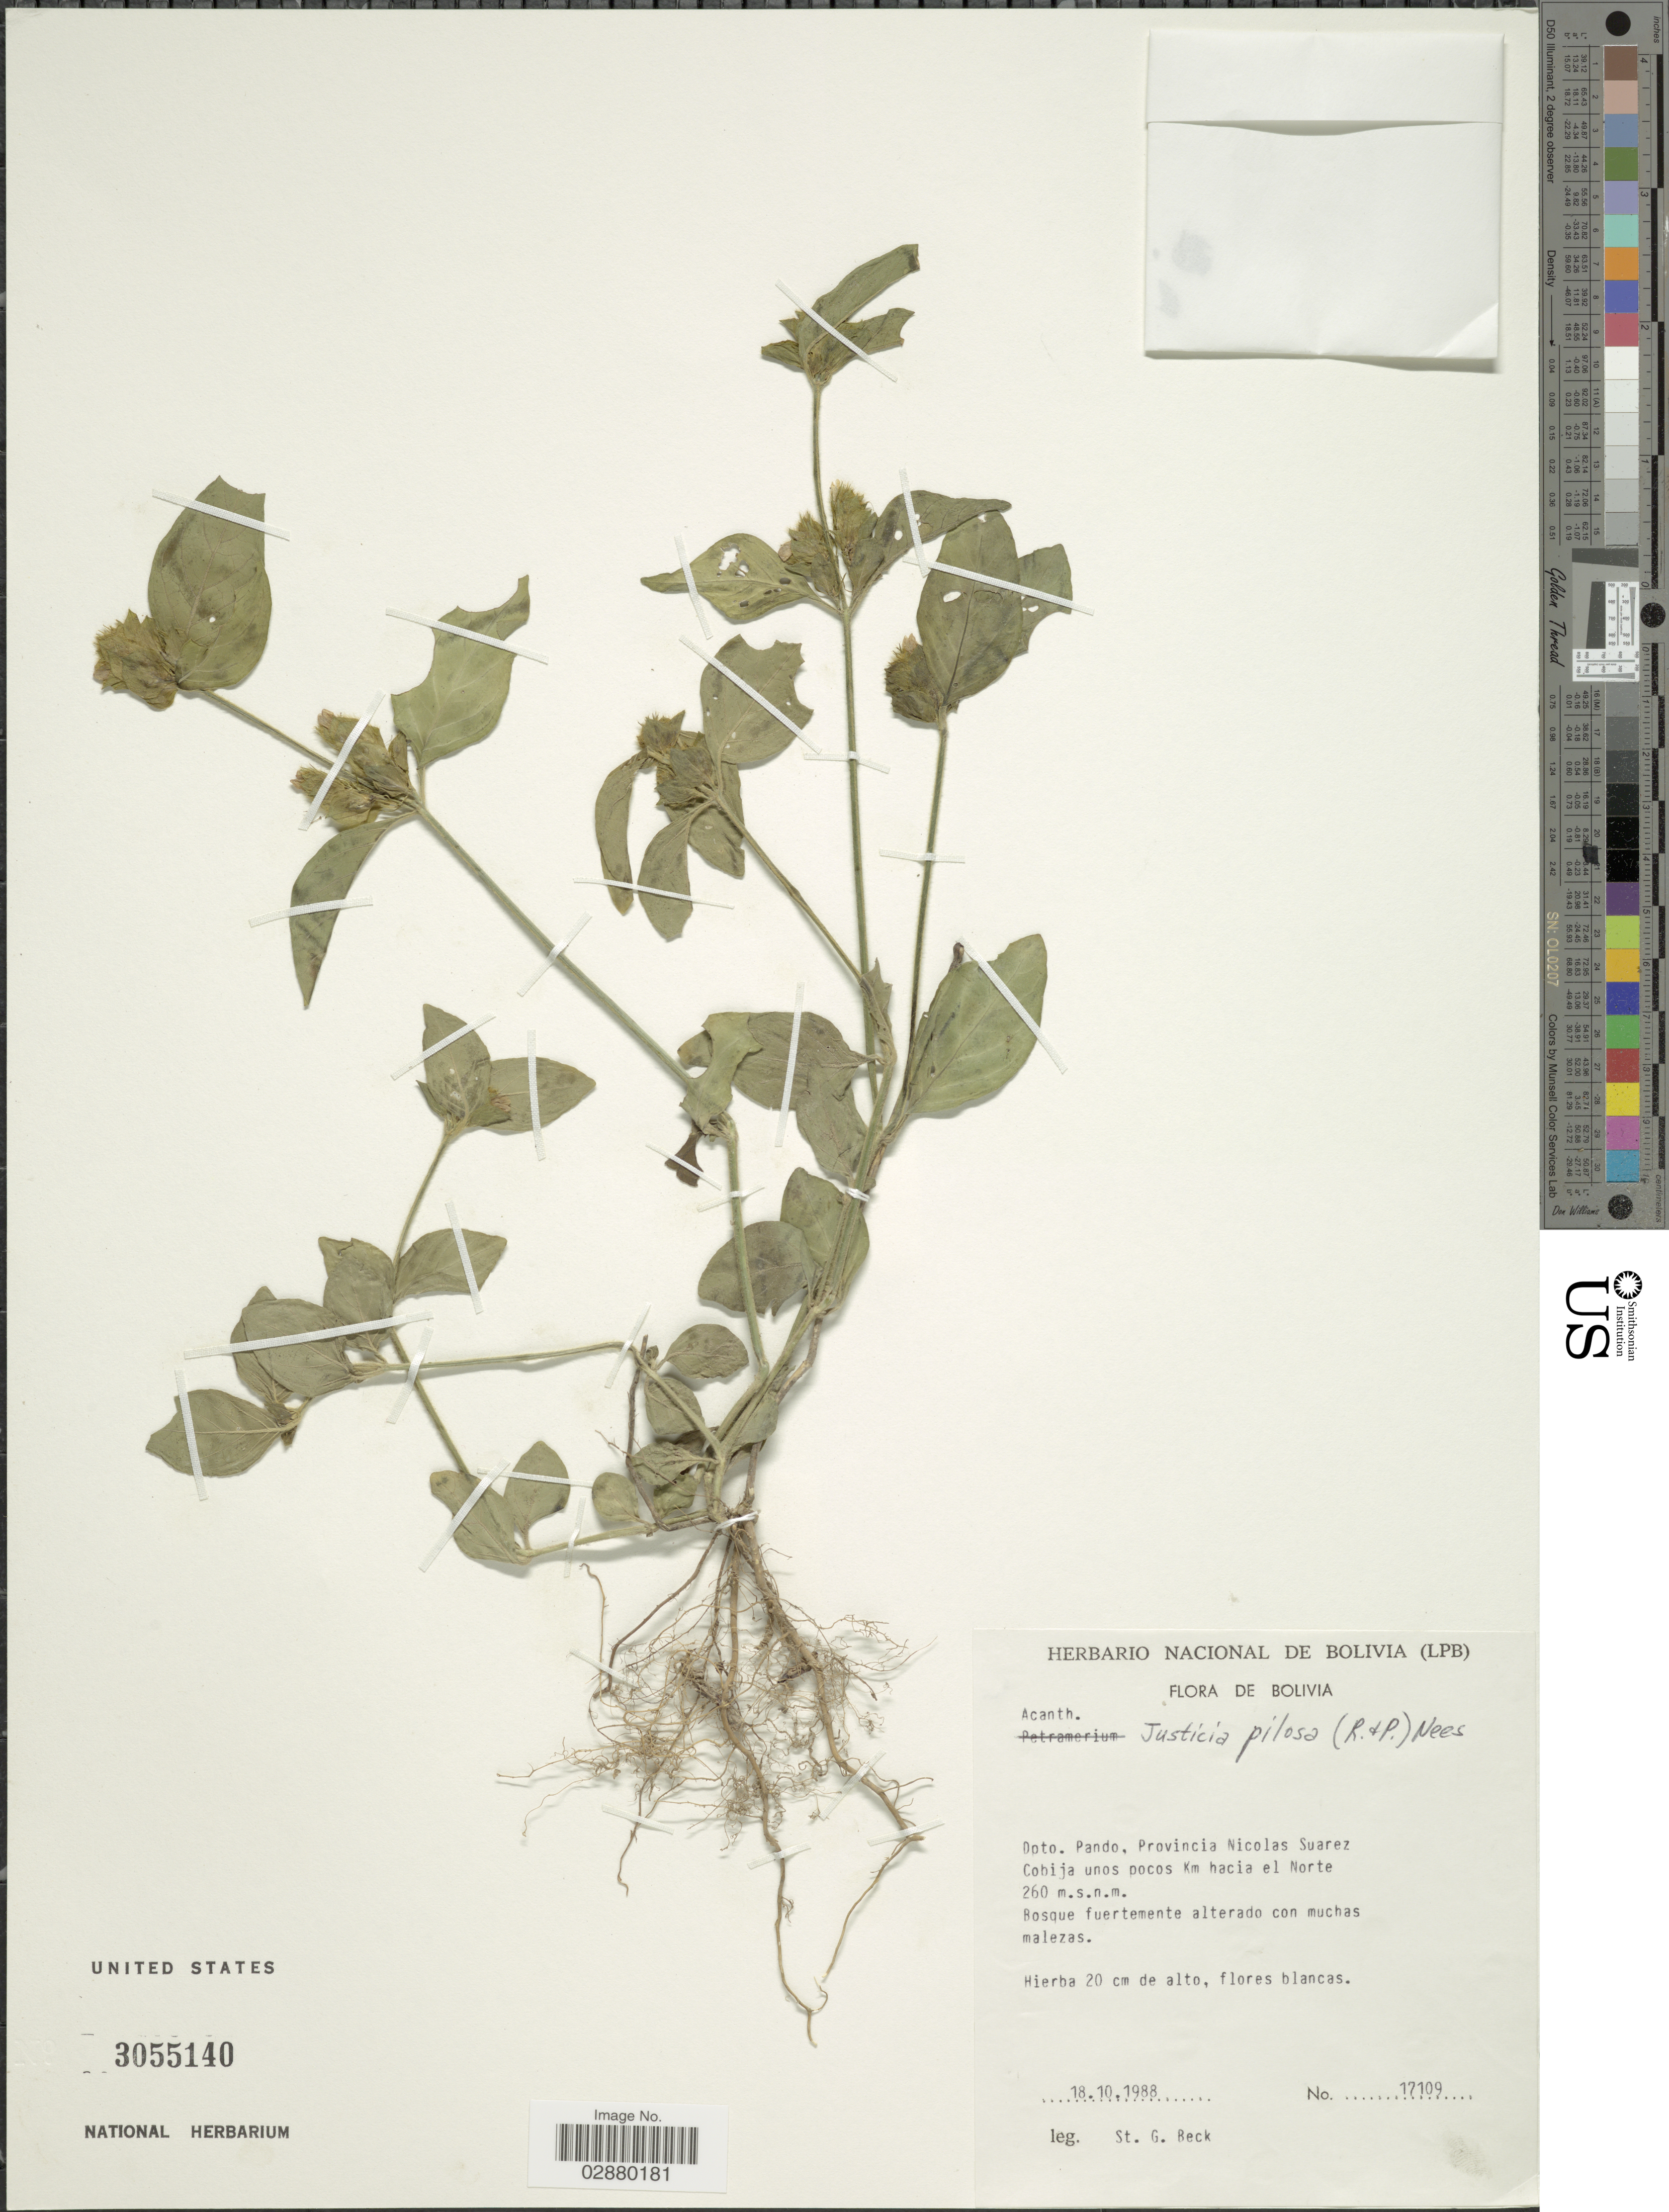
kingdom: Plantae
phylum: Tracheophyta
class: Magnoliopsida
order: Lamiales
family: Acanthaceae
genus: Justicia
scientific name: Justicia pilosa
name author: (Ruiz ex Nees) Lindau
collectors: S. G. Beck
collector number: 17109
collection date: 1988-10-18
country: Bolivia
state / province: Pando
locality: Dpto. Pando, Provincia Nicolas Suarez Cobija unos pocos Km hacia en Norte.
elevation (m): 260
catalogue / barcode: US 3055140